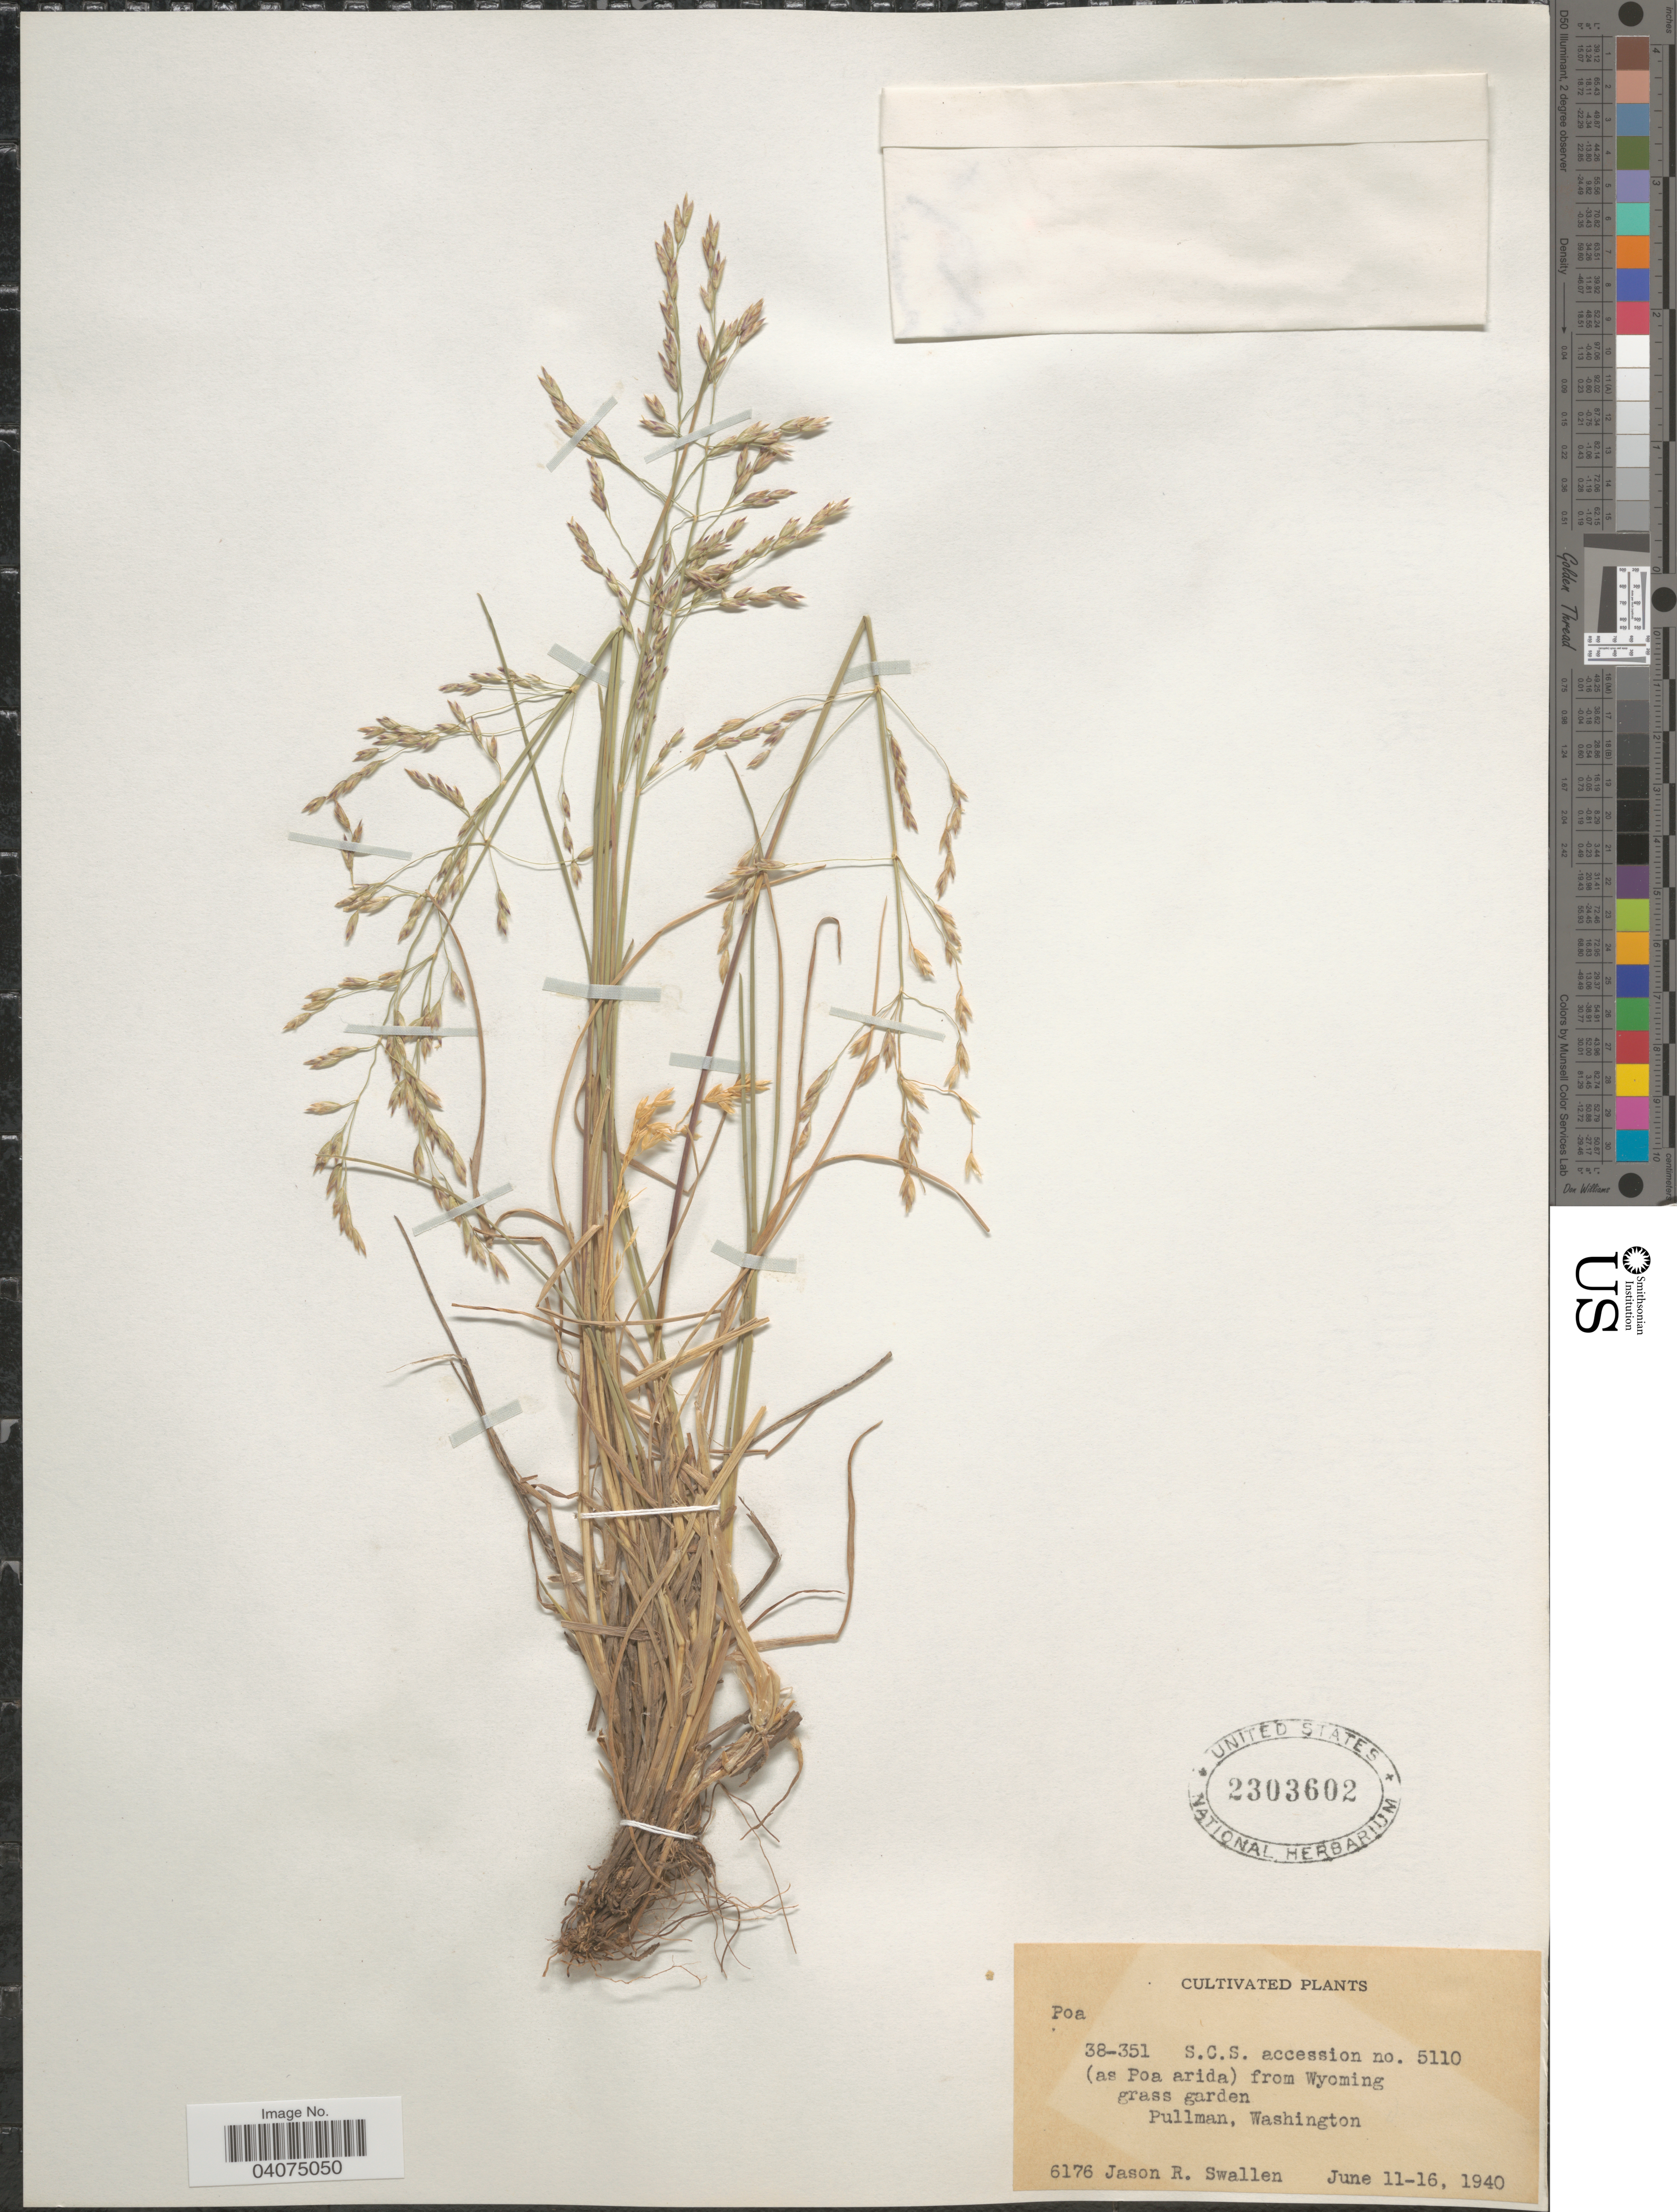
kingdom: Plantae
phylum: Tracheophyta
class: Liliopsida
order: Poales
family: Poaceae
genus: Poa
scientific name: Poa sp.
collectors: J. R. Swallen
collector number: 6176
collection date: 1940-06-11/1940-06-16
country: United States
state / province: Washington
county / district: Whitman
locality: Grass garden, Pullman.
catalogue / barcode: US 2303602